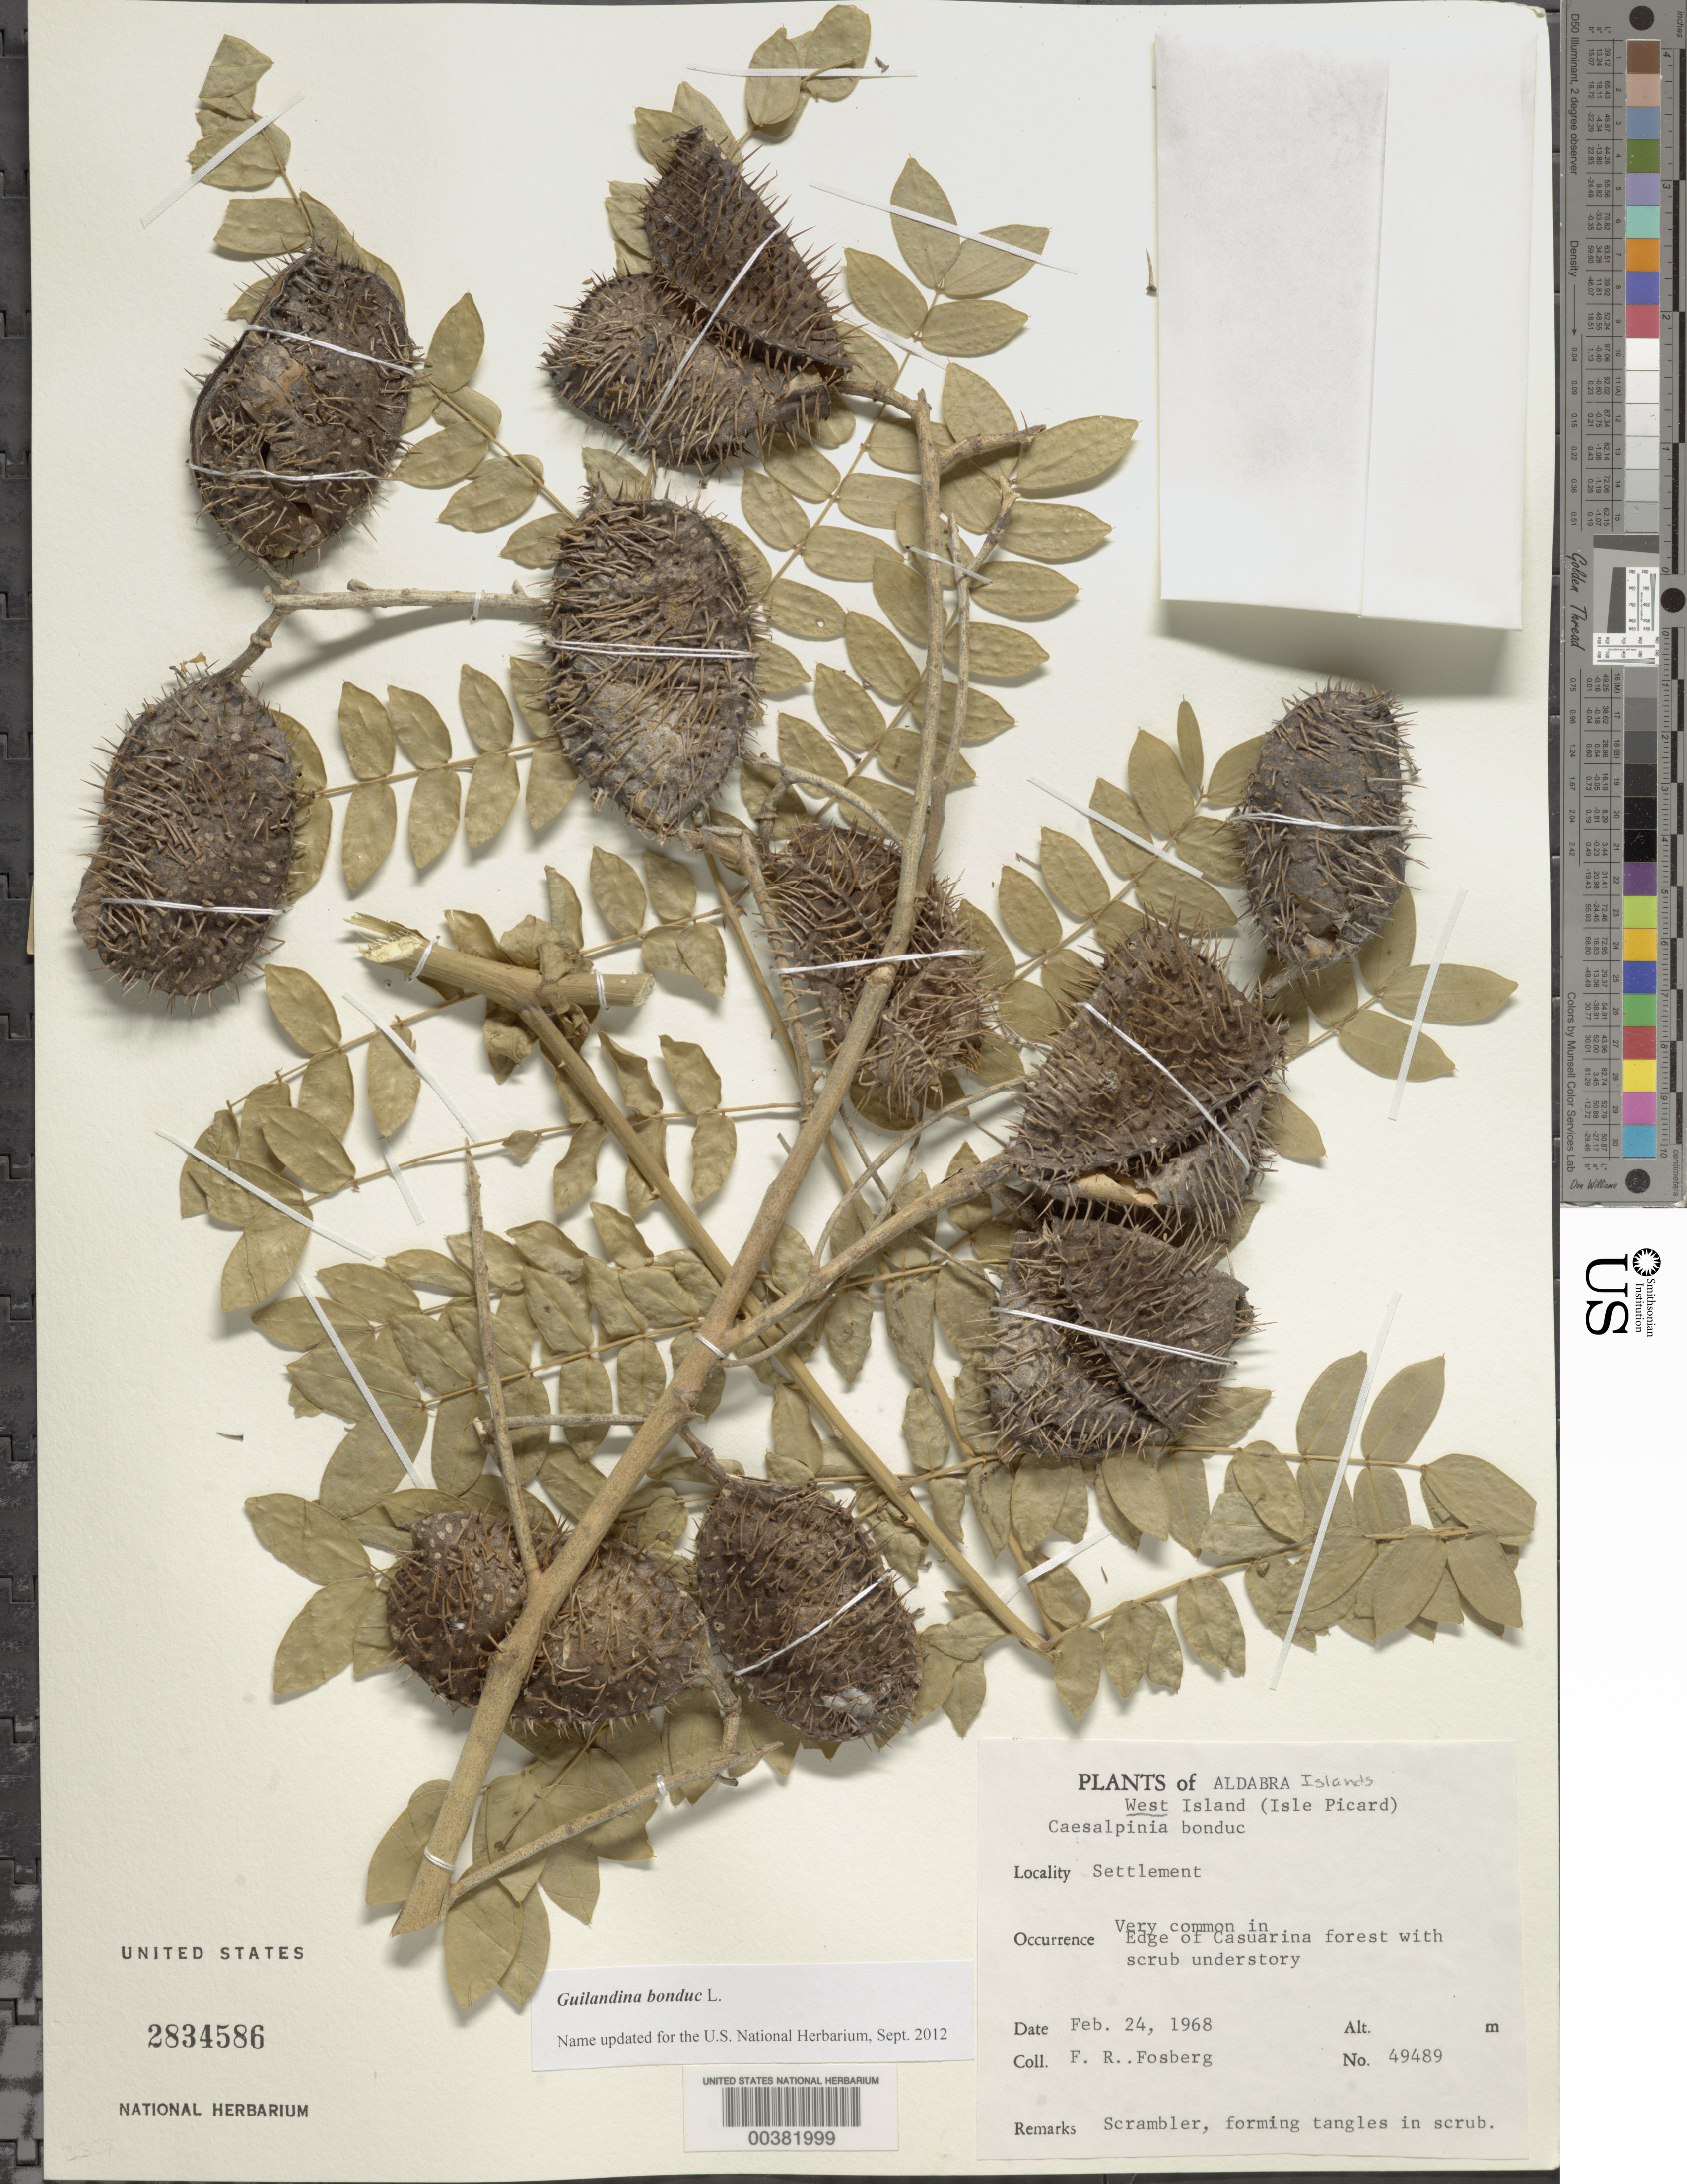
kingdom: Plantae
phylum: Tracheophyta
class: Magnoliopsida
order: Fabales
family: Fabaceae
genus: Guilandina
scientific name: Guilandina bonduc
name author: L.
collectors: F. R. Fosberg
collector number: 49489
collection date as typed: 24 Feb 1968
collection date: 1968-02-24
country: Seychelles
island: Aldabra Atoll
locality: West Islet, settlement. [West Island is part of Aldabra Island (Atoll).]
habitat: Edge of casuarina forest with scrub understory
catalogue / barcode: US 2834586